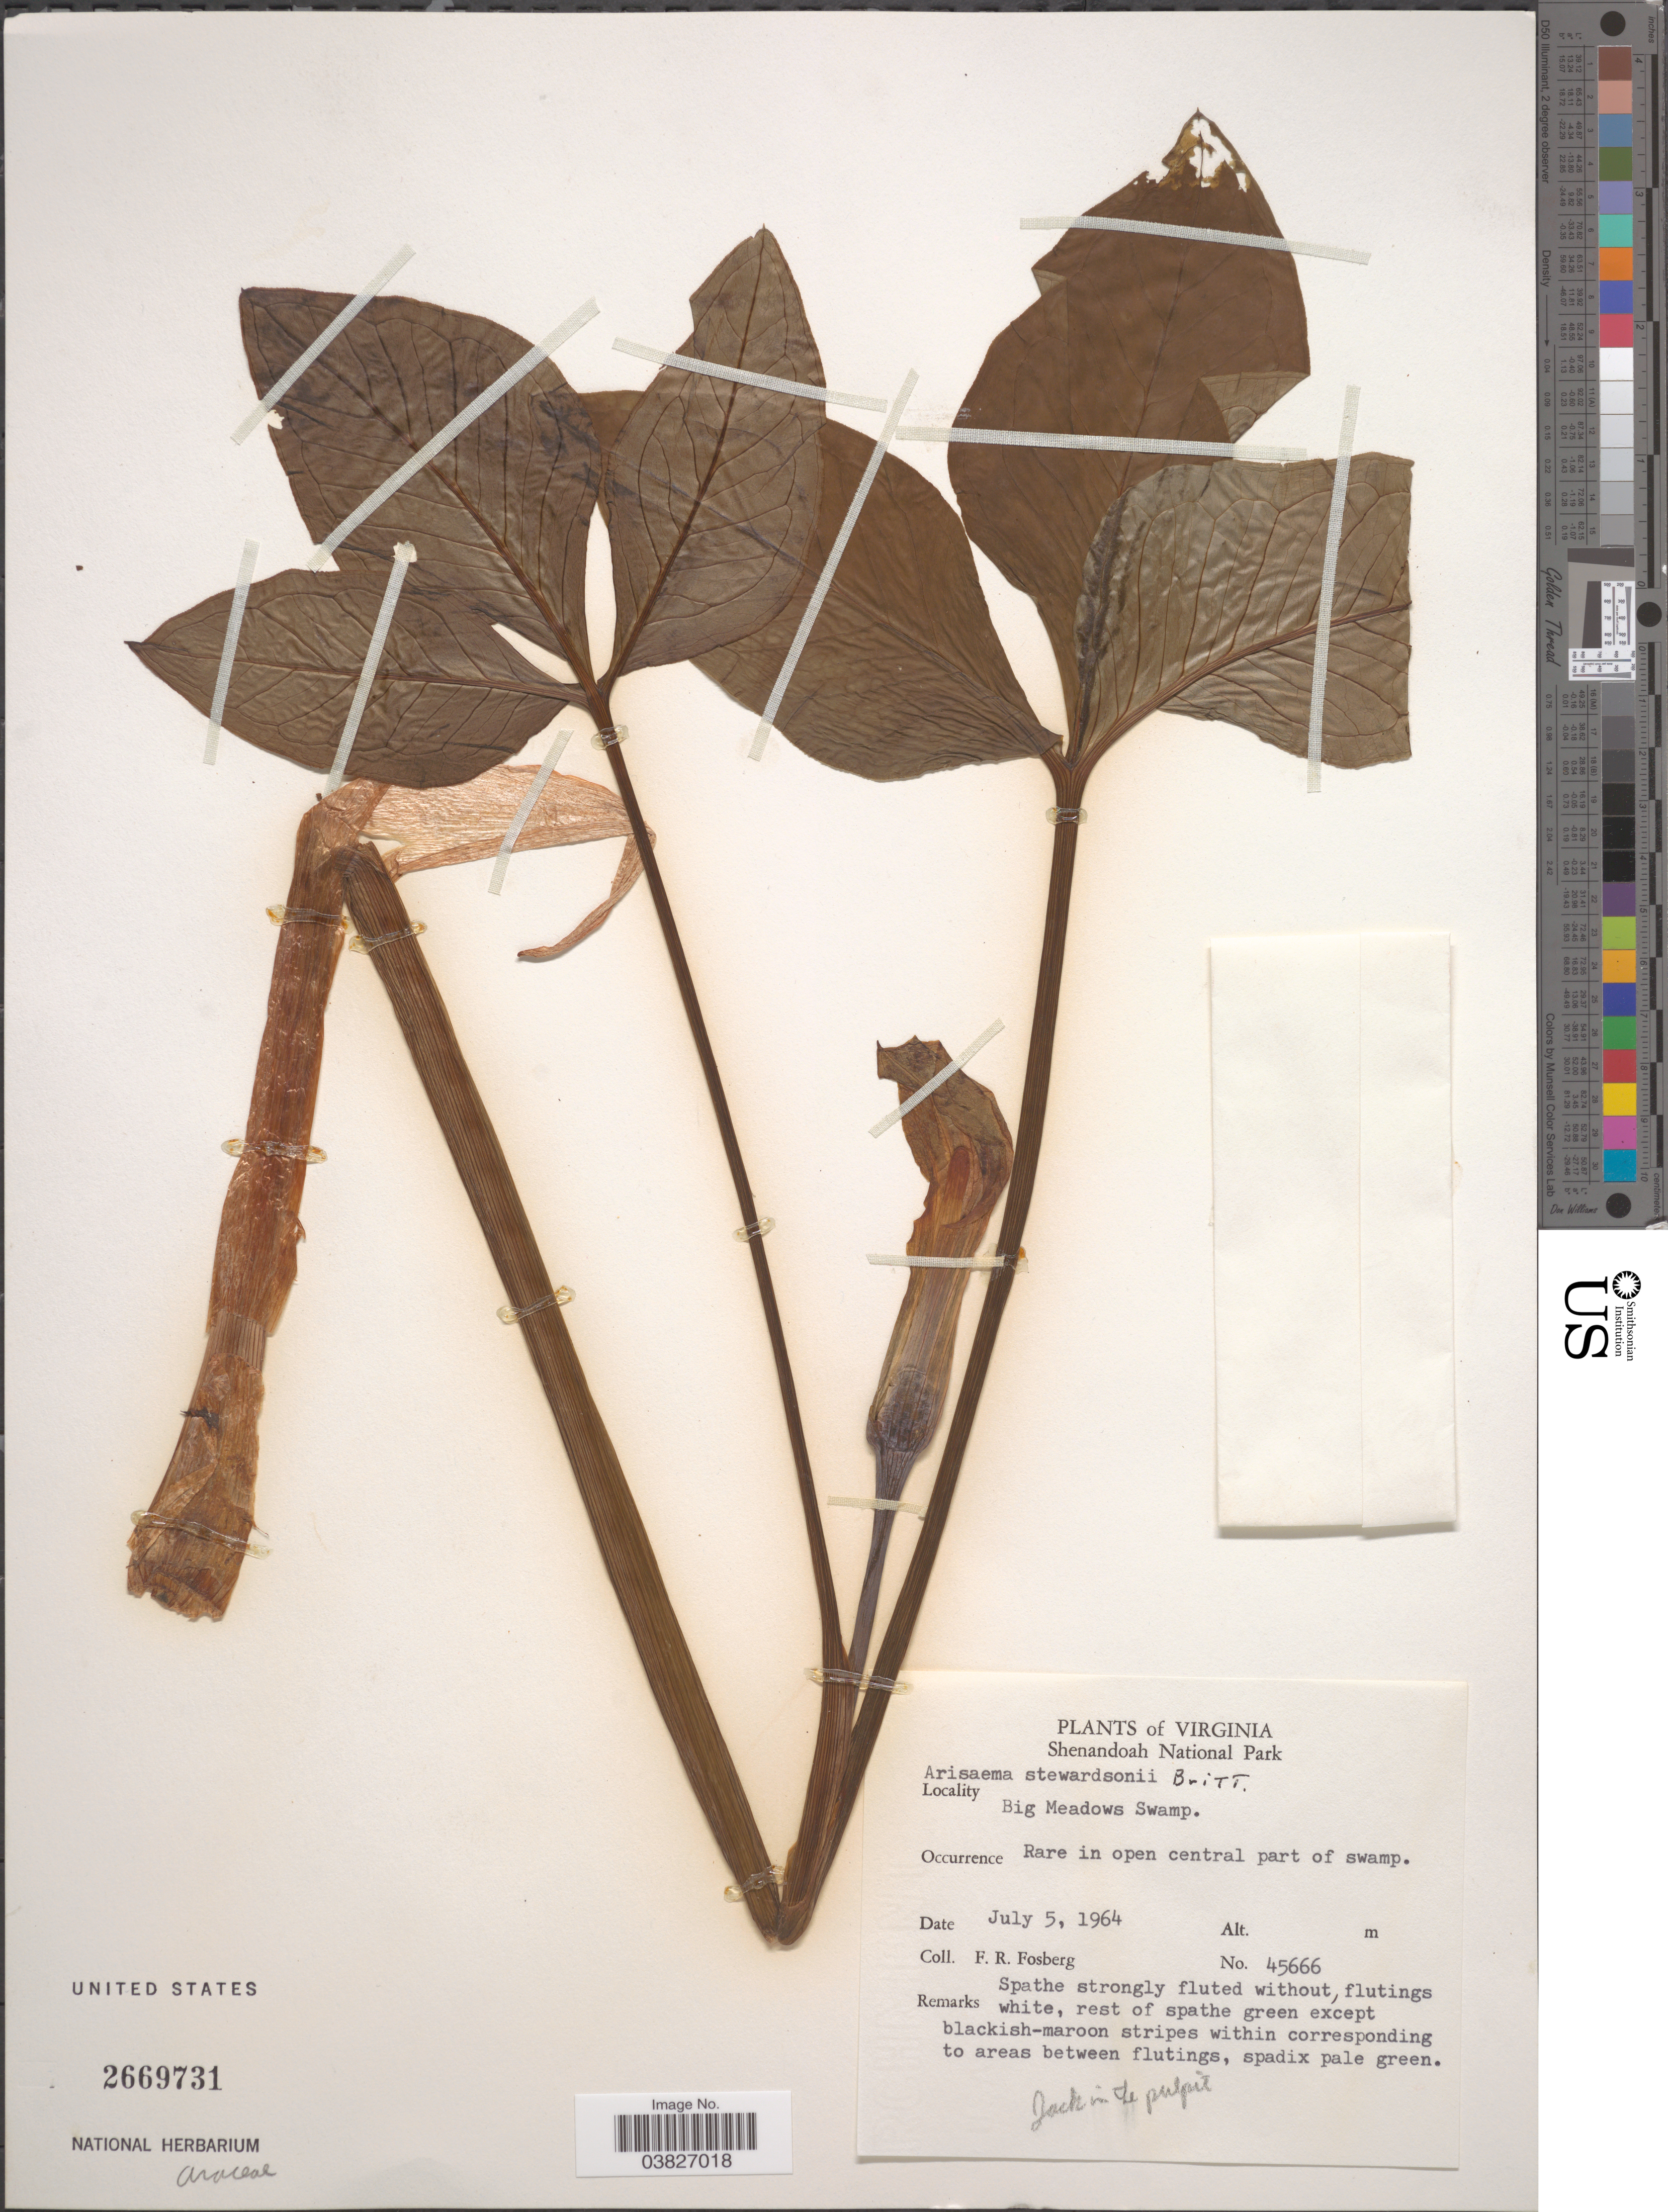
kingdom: Plantae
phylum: Tracheophyta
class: Liliopsida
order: Alismatales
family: Araceae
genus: Arisaema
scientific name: Arisaema stewardsonii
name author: Britton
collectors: F. R. Fosberg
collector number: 45666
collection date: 1964-07-05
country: United States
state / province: Virginia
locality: Shenandoah National Park. Big Meadows Swamp.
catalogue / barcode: US 2669731